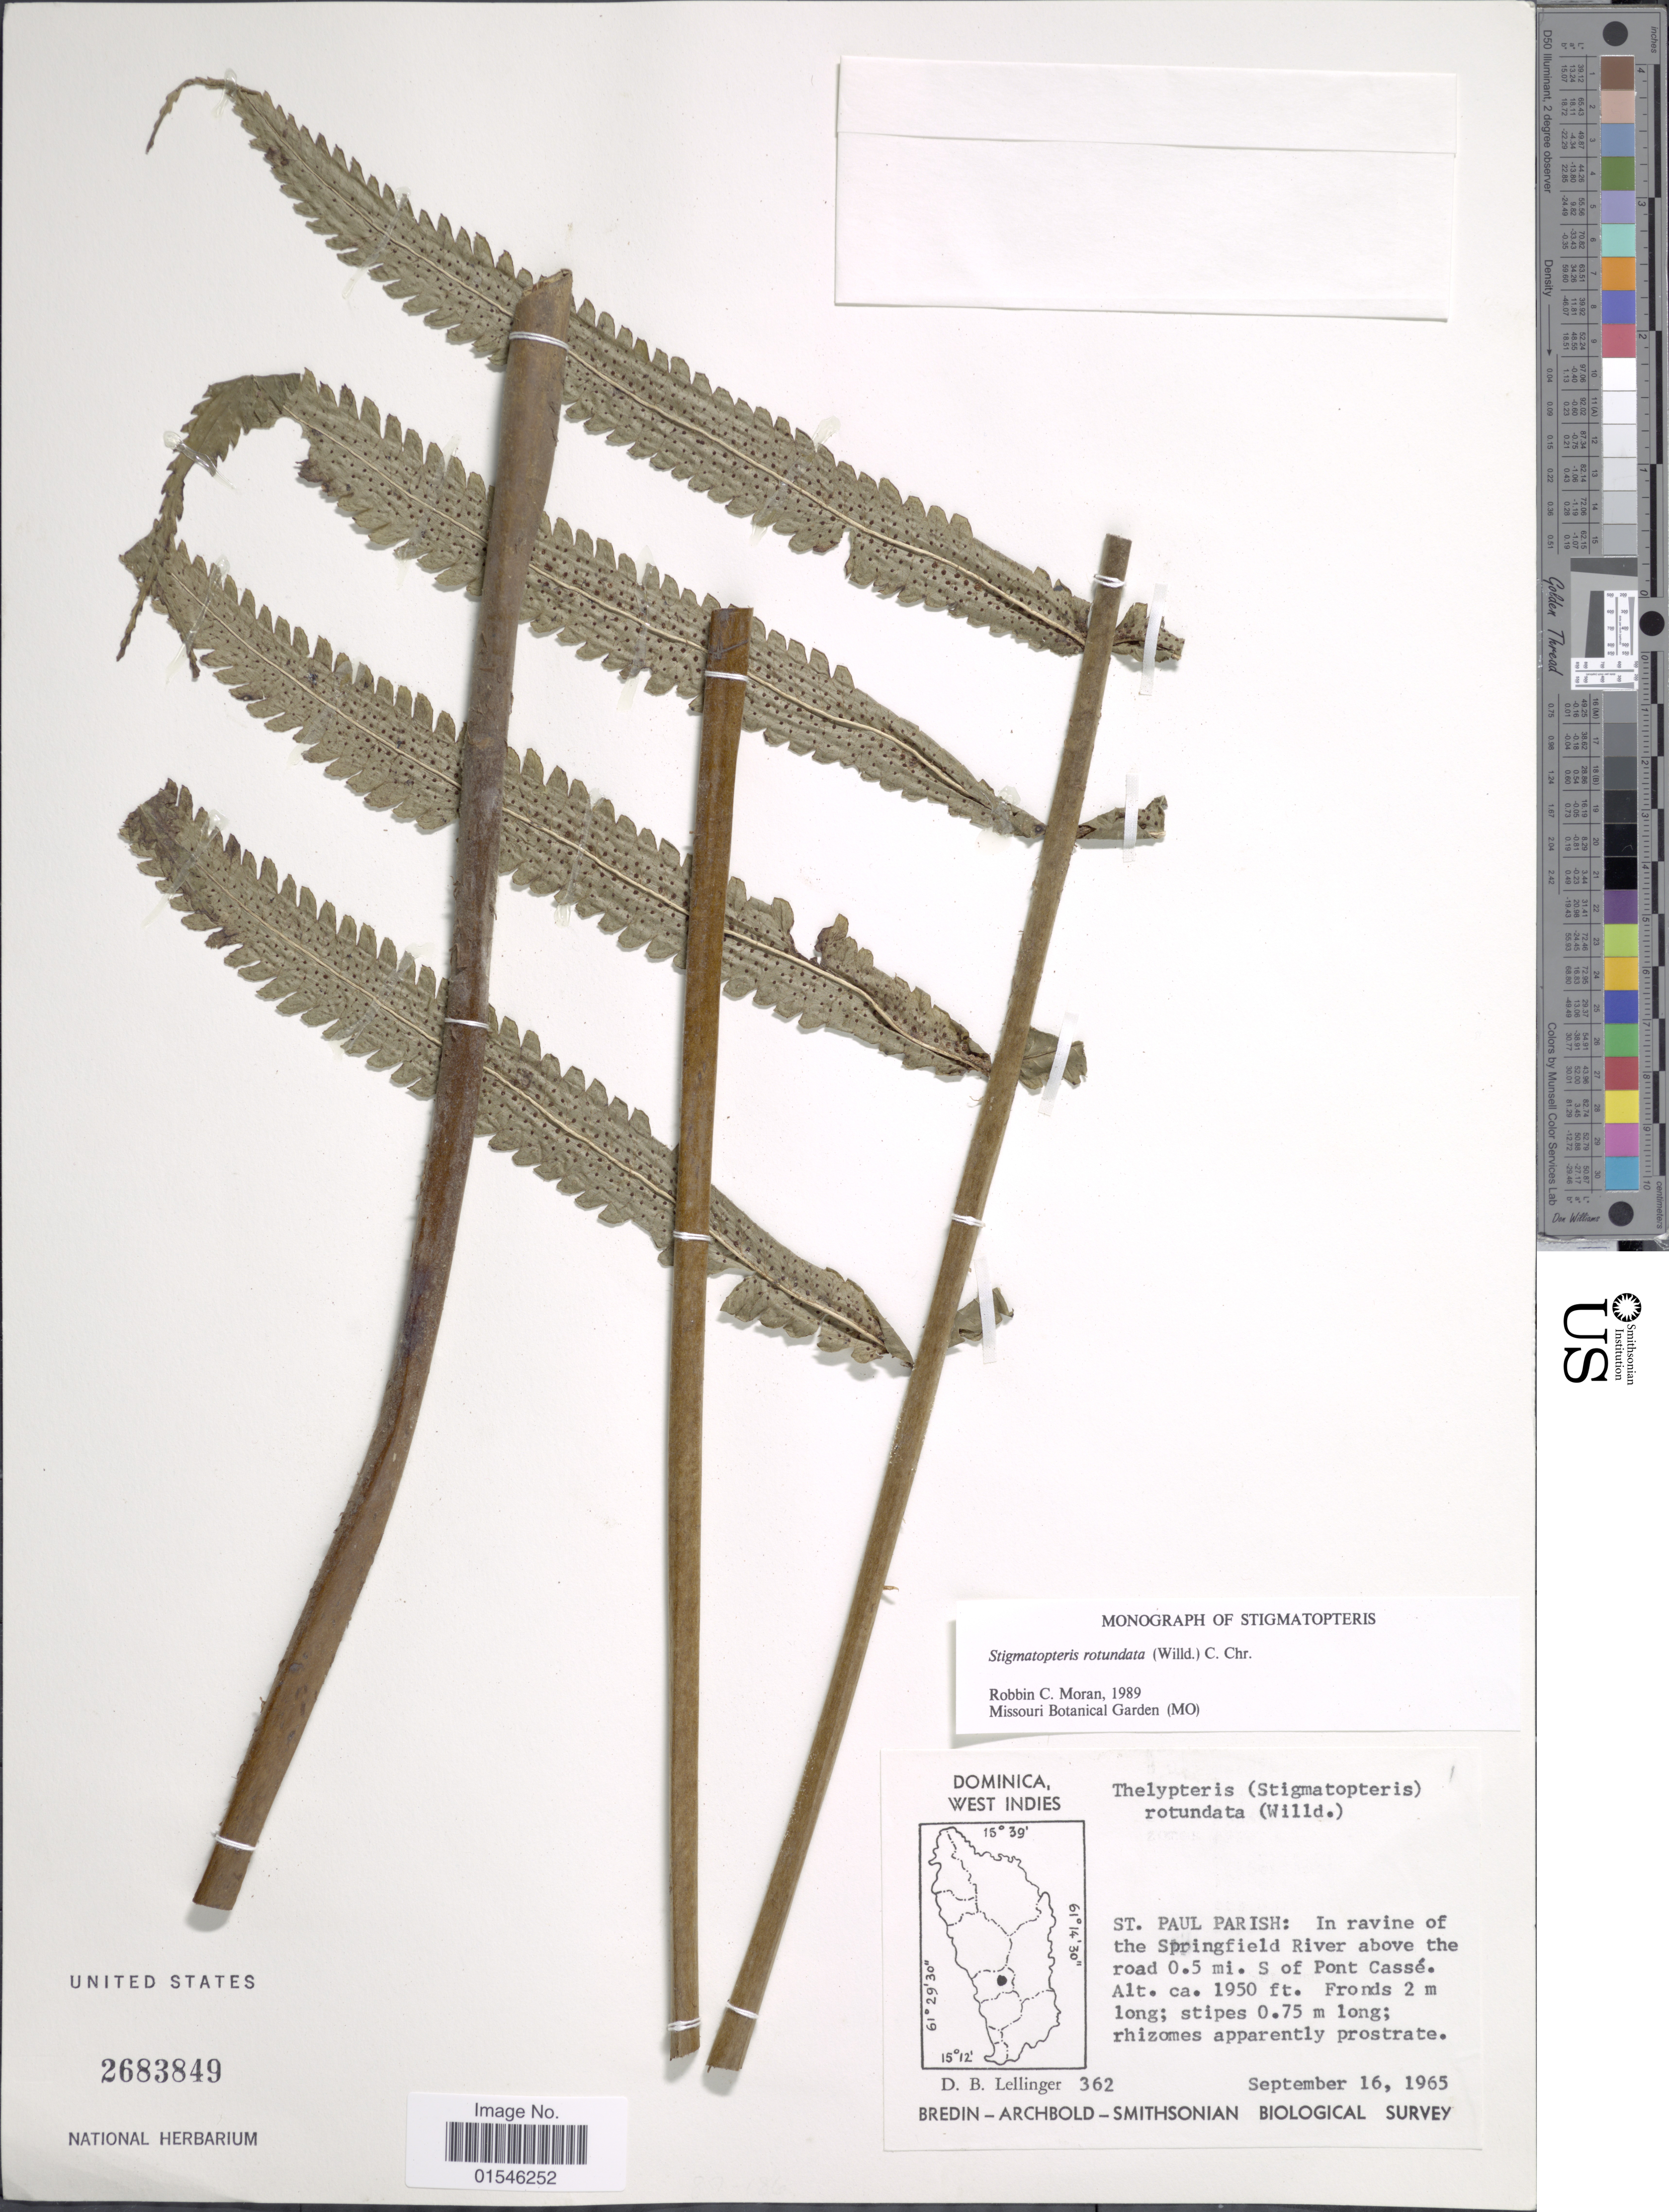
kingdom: Plantae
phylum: Tracheophyta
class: Polypodiopsida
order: Polypodiales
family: Dryopteridaceae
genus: Stigmatopteris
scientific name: Stigmatopteris rotundata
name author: (Willd.) C. Chr.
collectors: D. B. Lellinger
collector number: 362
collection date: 1965-09-16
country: Dominica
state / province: St. Paul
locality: St. Paul Parish: In ravine of the Springfield River above the road 0.5 mi. S of Pont Cassé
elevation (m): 594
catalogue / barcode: US 2683849